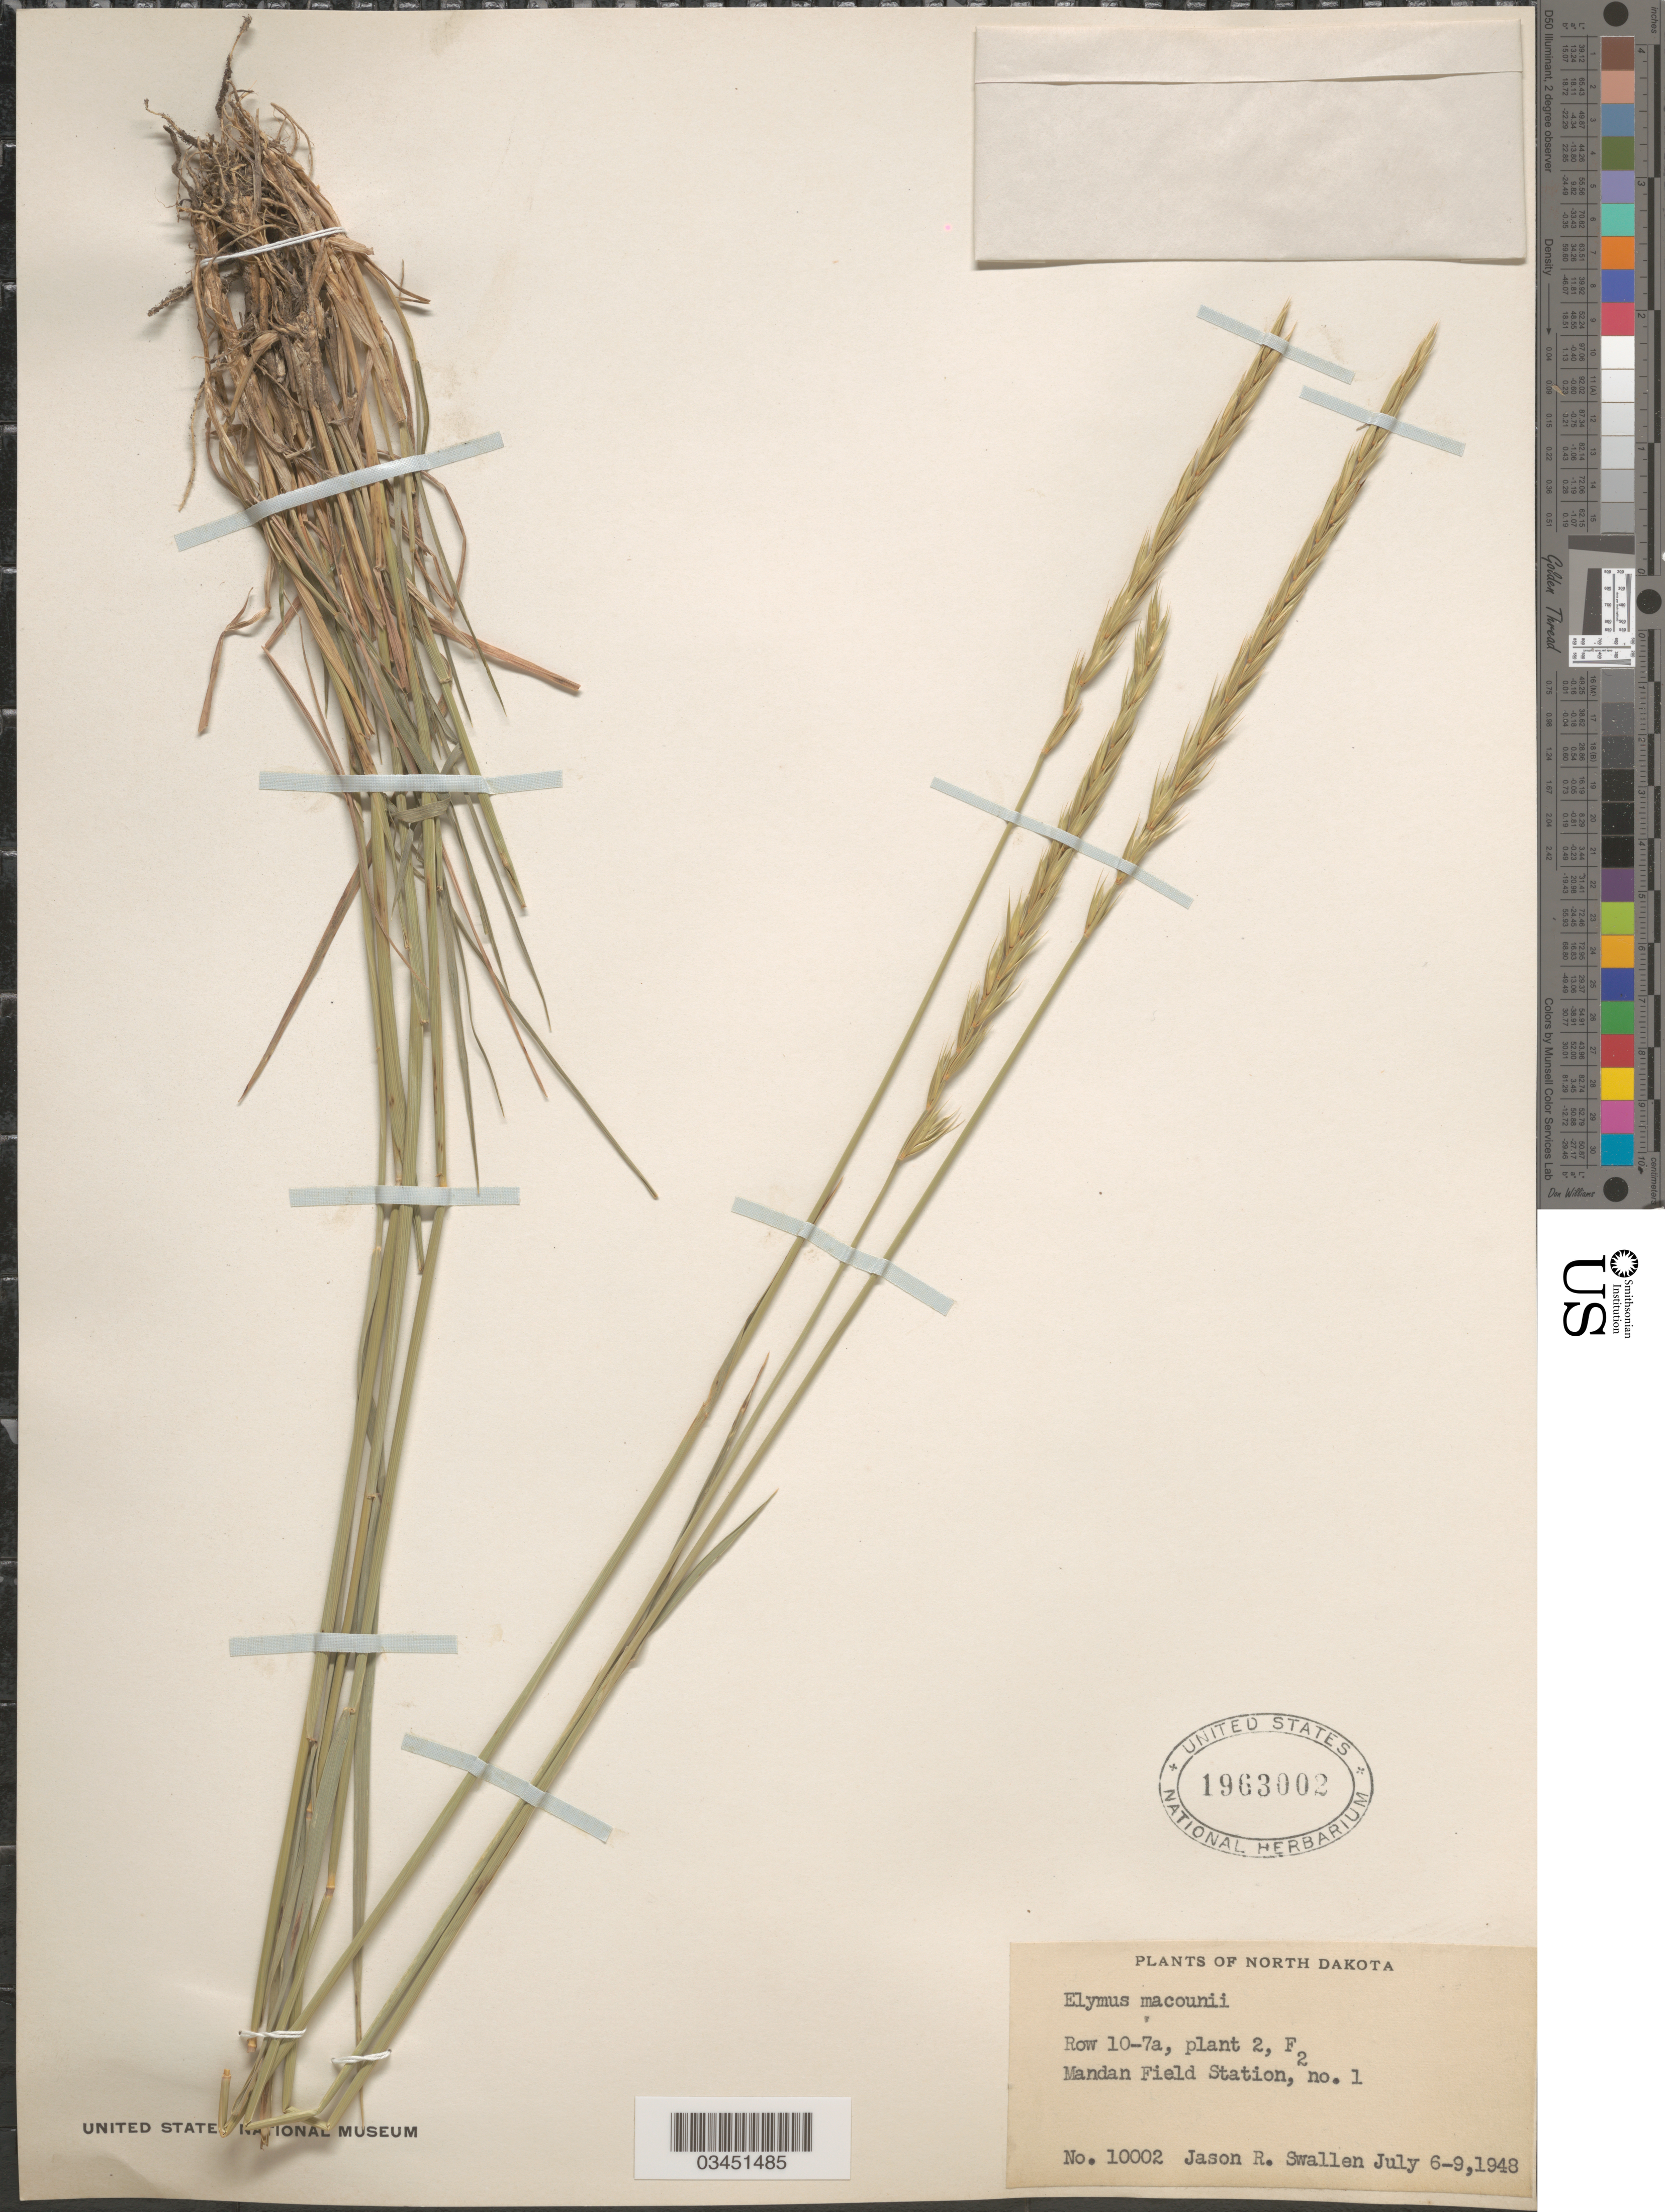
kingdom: Plantae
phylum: Tracheophyta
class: Liliopsida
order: Poales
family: Poaceae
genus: Elyhordeum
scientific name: x Elyhordeum macounii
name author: (Vasey) Barkworth & Dewey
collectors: J. R. Swallen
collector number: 10002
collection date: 1948-07-06/1948-07-09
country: United States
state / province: North Dakota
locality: Row 10-7a, plant 2, F2. Mandan Field Station, no. 1.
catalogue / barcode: US 1963002